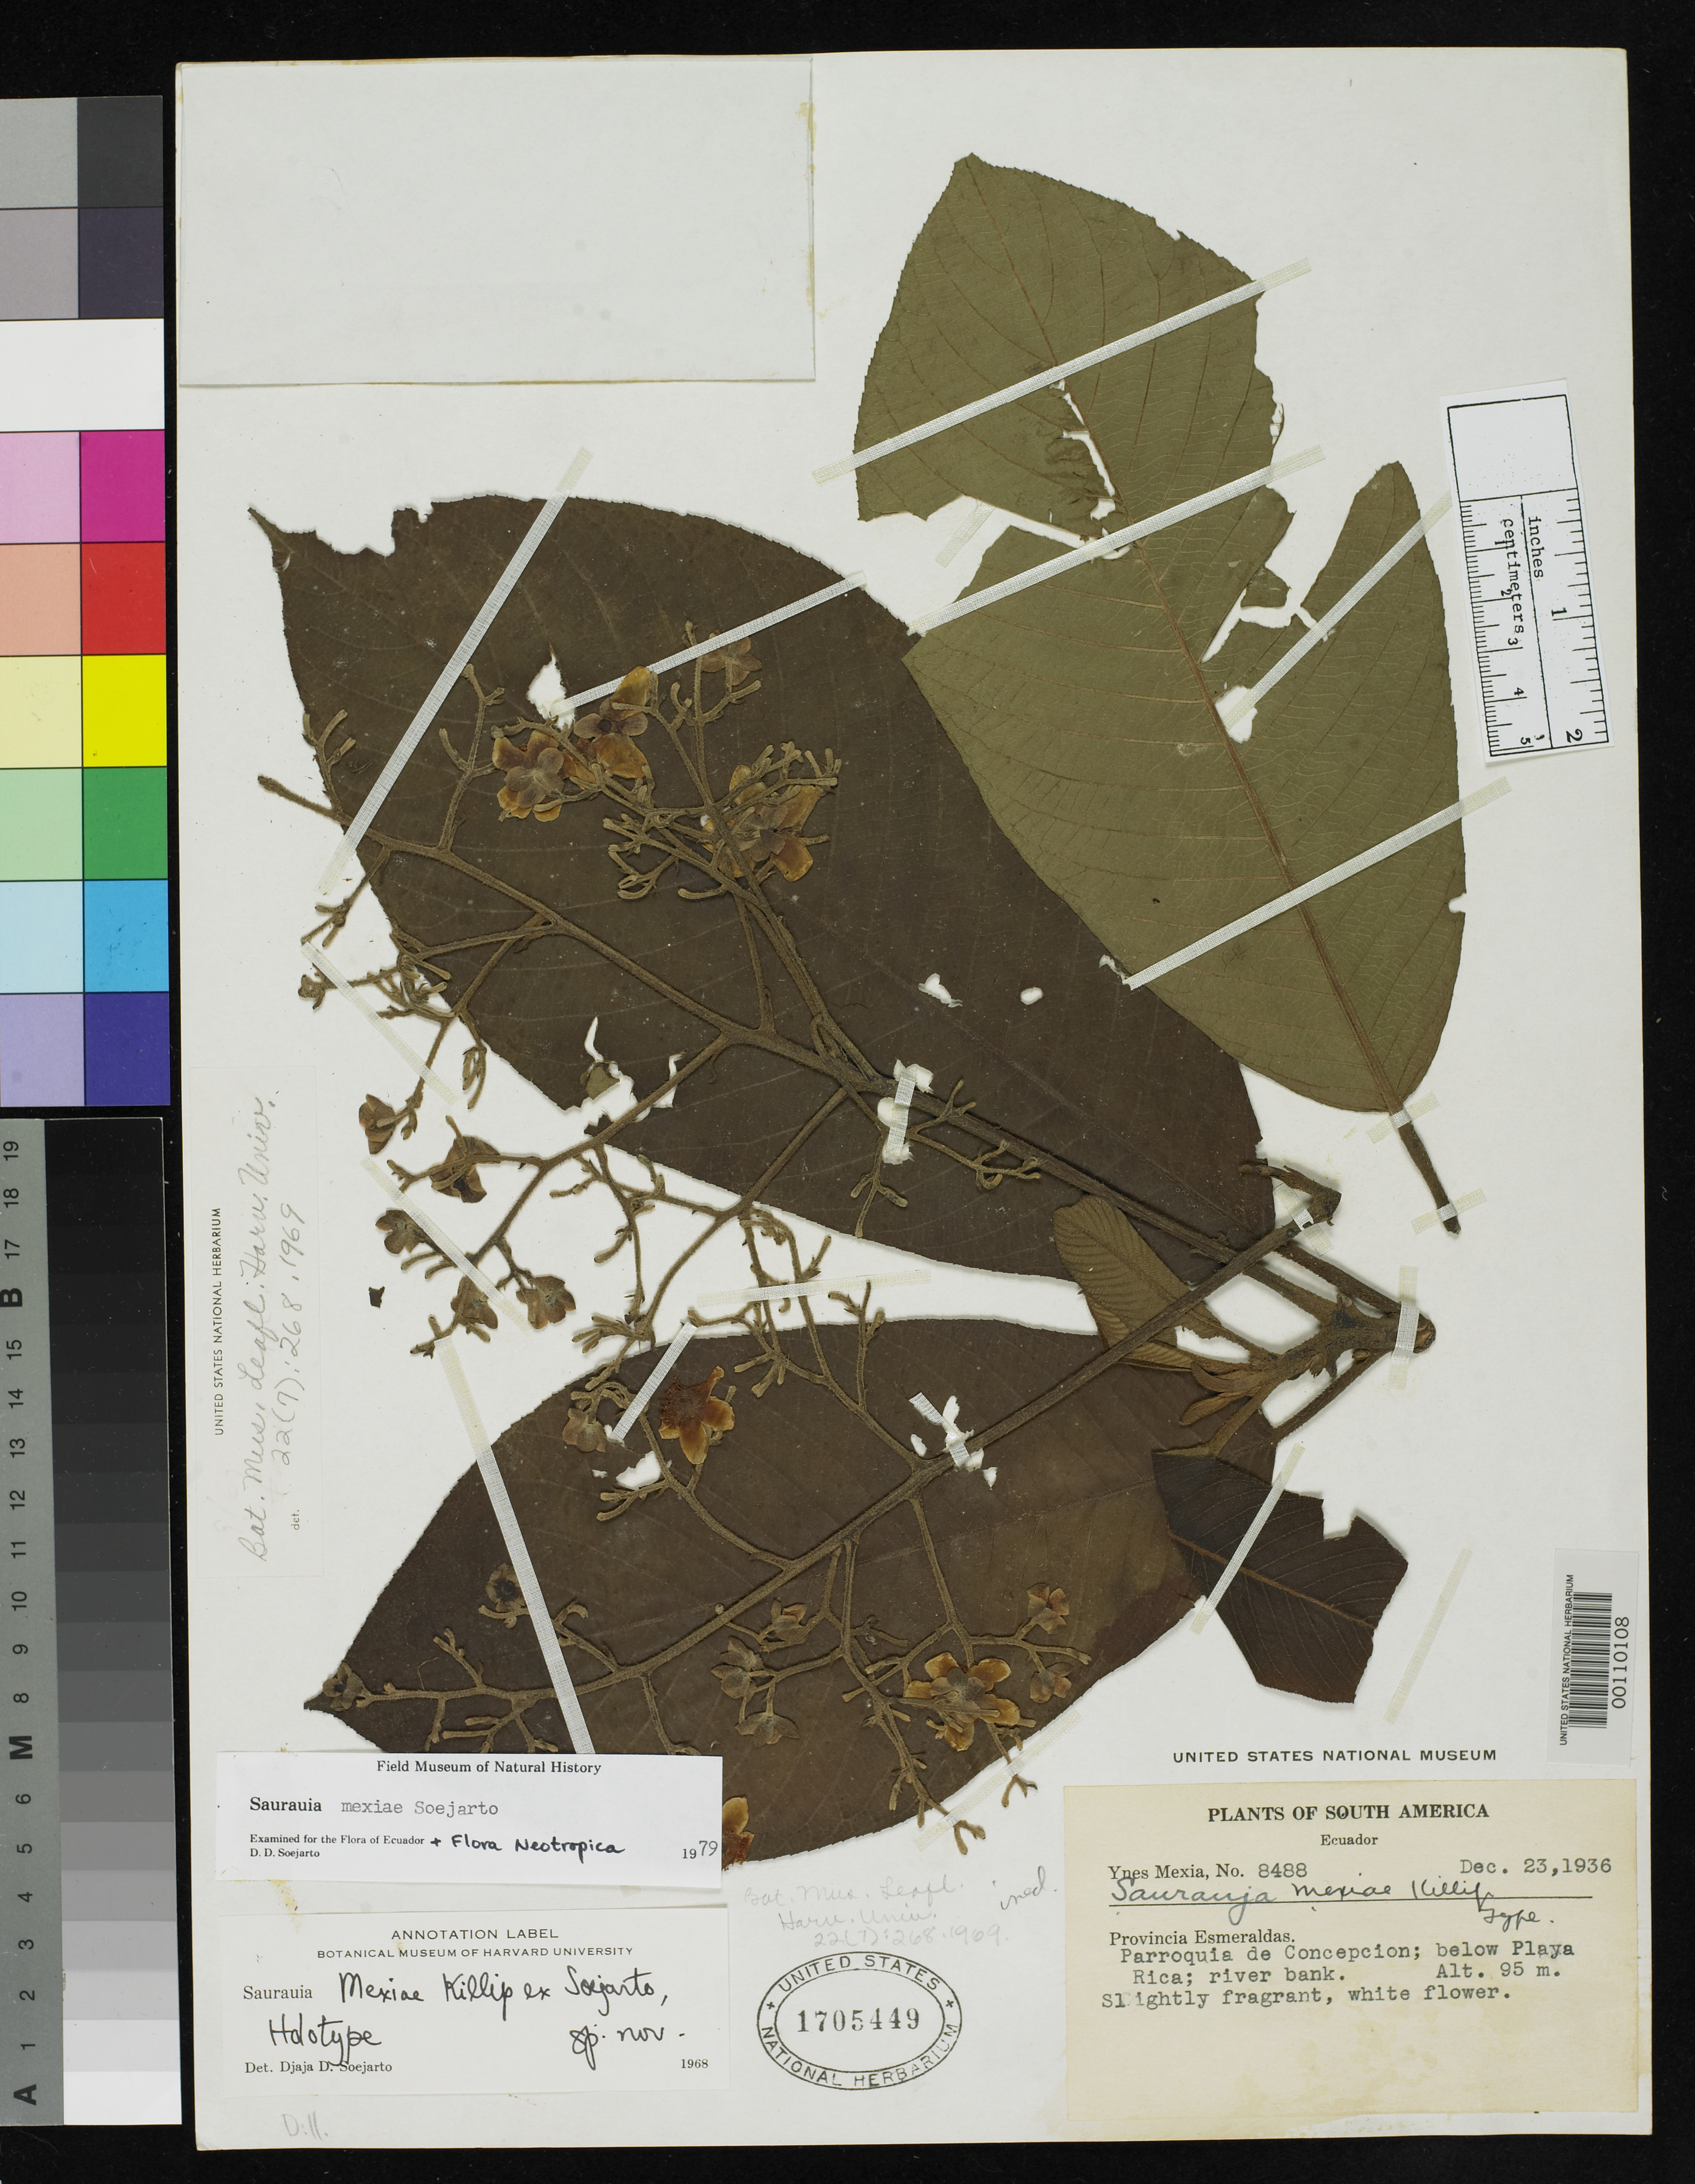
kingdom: Plantae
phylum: Tracheophyta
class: Magnoliopsida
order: Ericales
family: Actinidiaceae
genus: Saurauia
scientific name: Saurauia mexiae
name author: Killip ex Soejarto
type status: Holotype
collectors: Y. Mexia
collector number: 8488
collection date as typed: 23 Dec 1936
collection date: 1936-12-23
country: Ecuador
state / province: Esmeraldas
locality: Parroquia de Concepcion, below Playa Rica.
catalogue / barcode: US 1705449